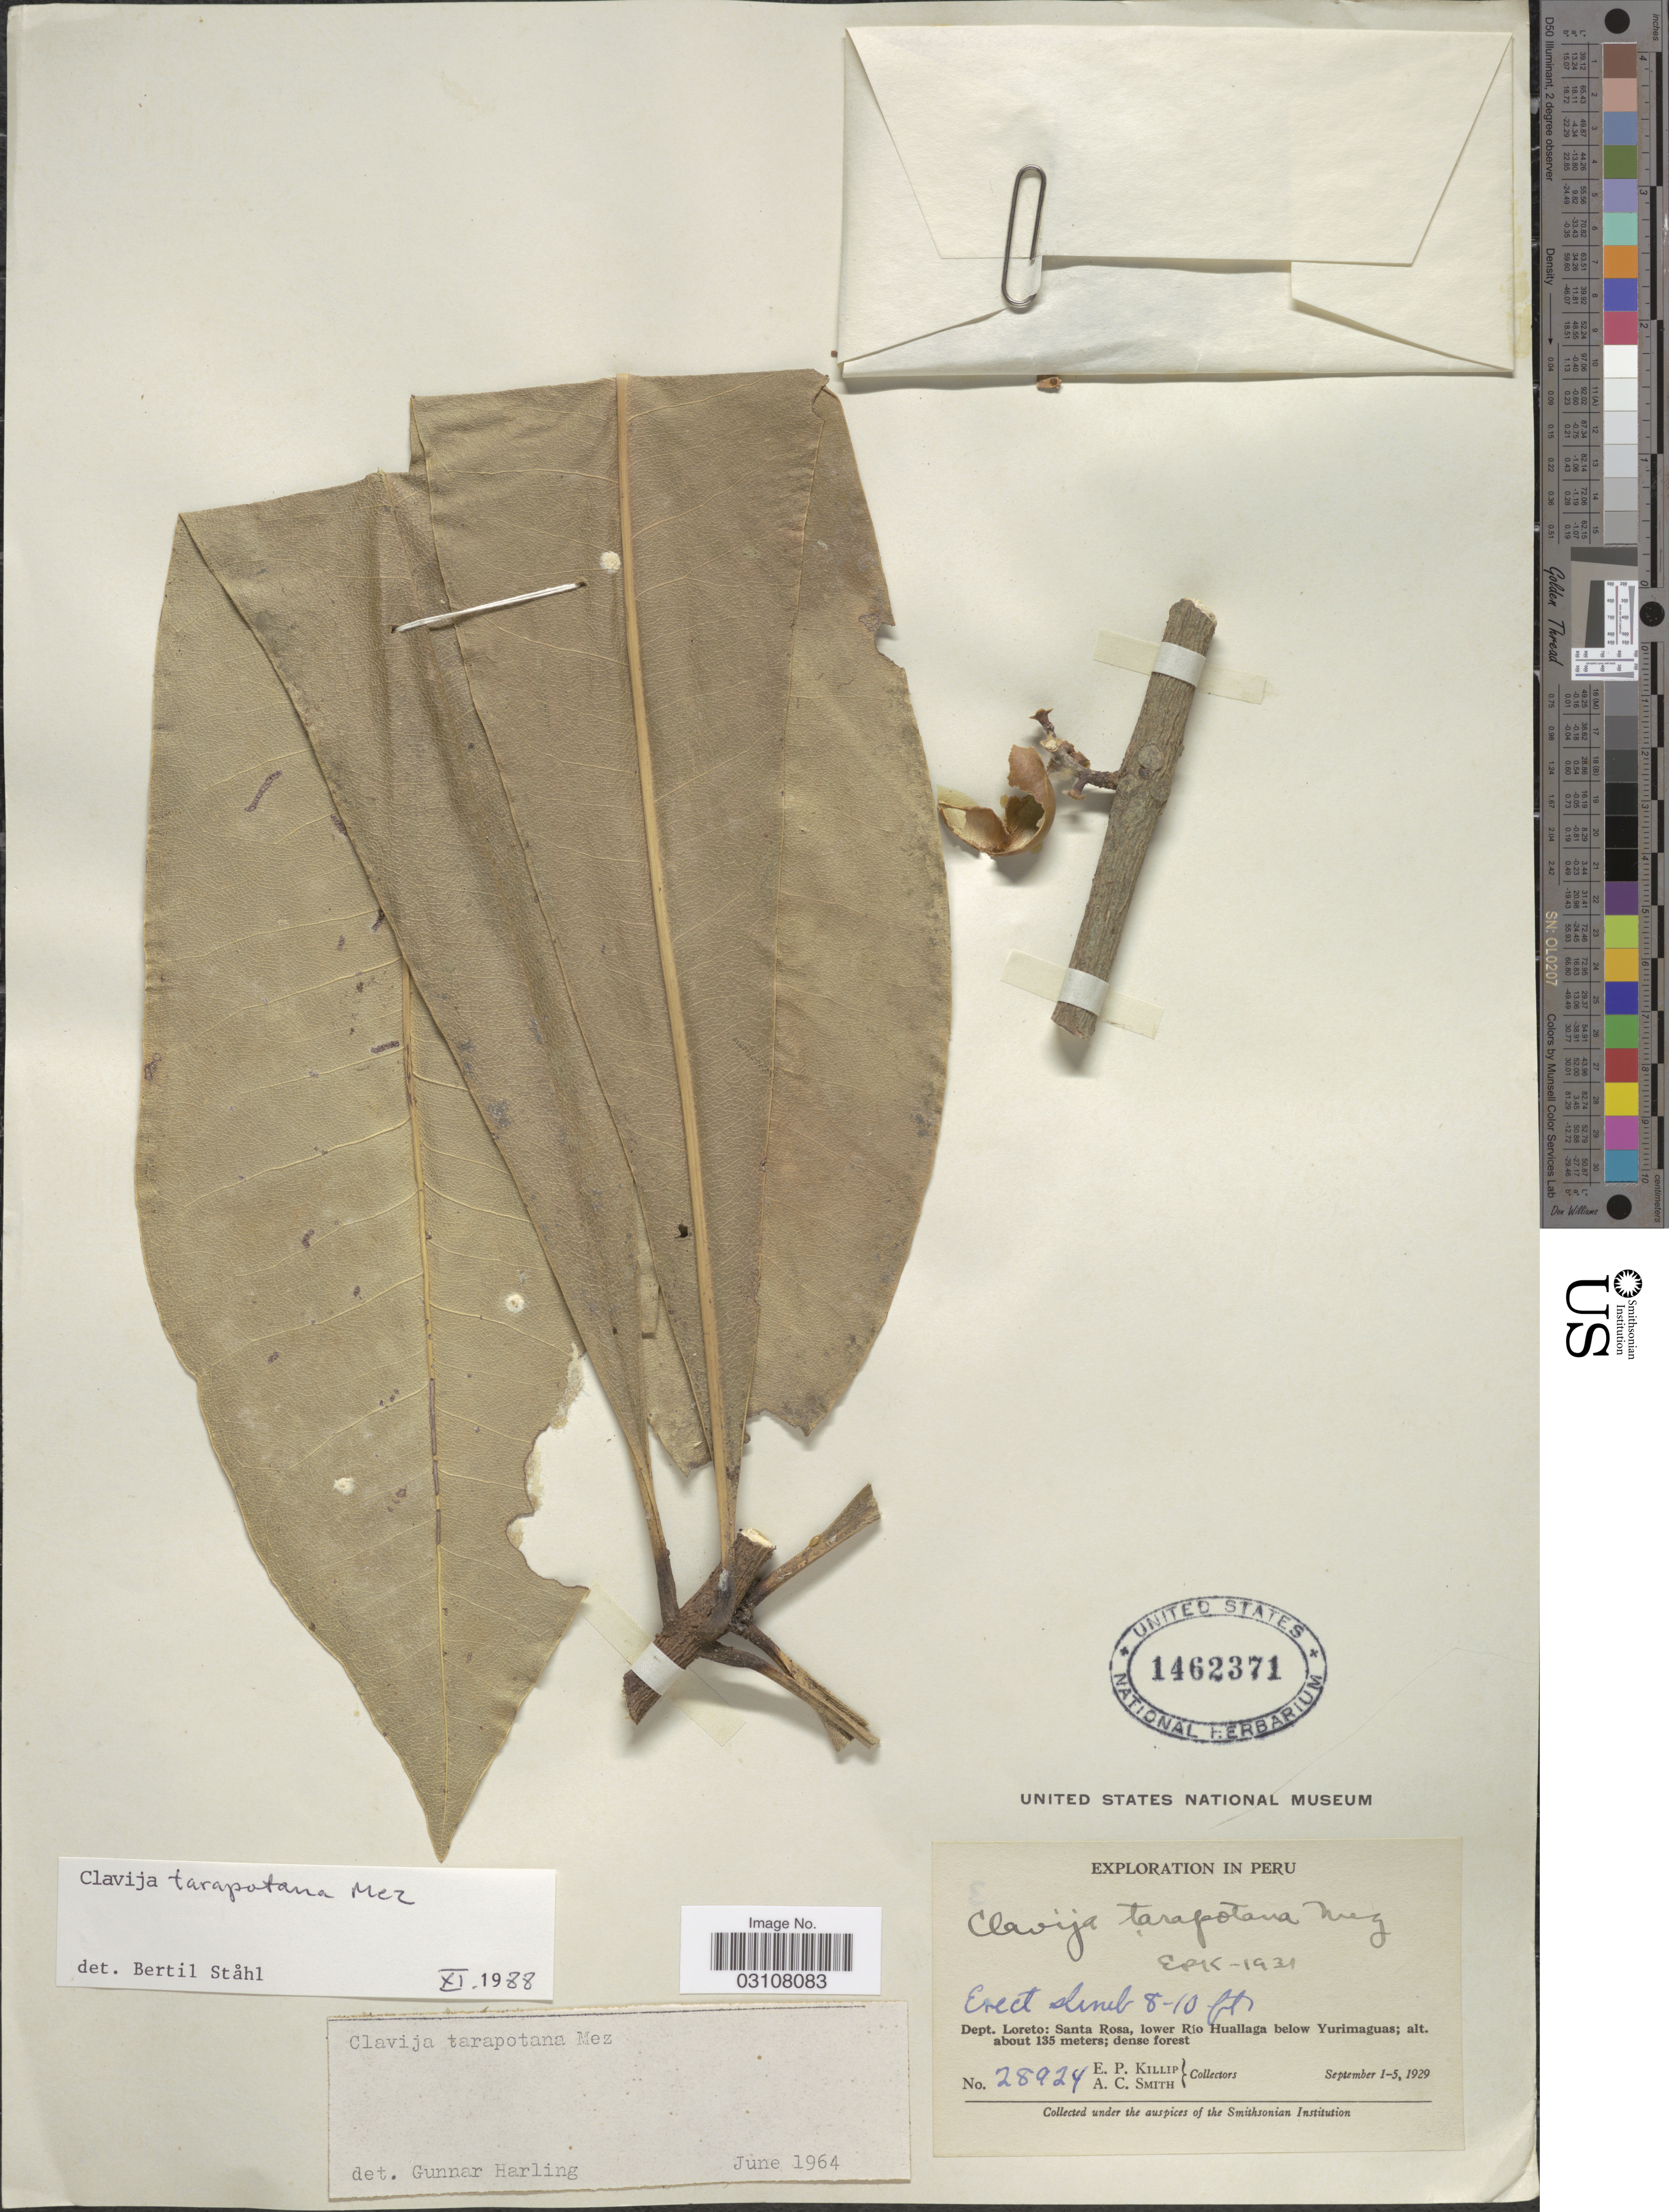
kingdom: Plantae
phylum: Tracheophyta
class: Magnoliopsida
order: Ericales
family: Primulaceae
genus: Clavija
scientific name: Clavija tarapotana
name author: Mez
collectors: E. P. Killip & A. C. Smith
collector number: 28924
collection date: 1929-09-01/1929-09-05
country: Peru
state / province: Loreto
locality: Dept. Loreto: Santa Rosa, lower Río Huallaga below Yurimaguas.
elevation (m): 135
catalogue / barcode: US 1462371